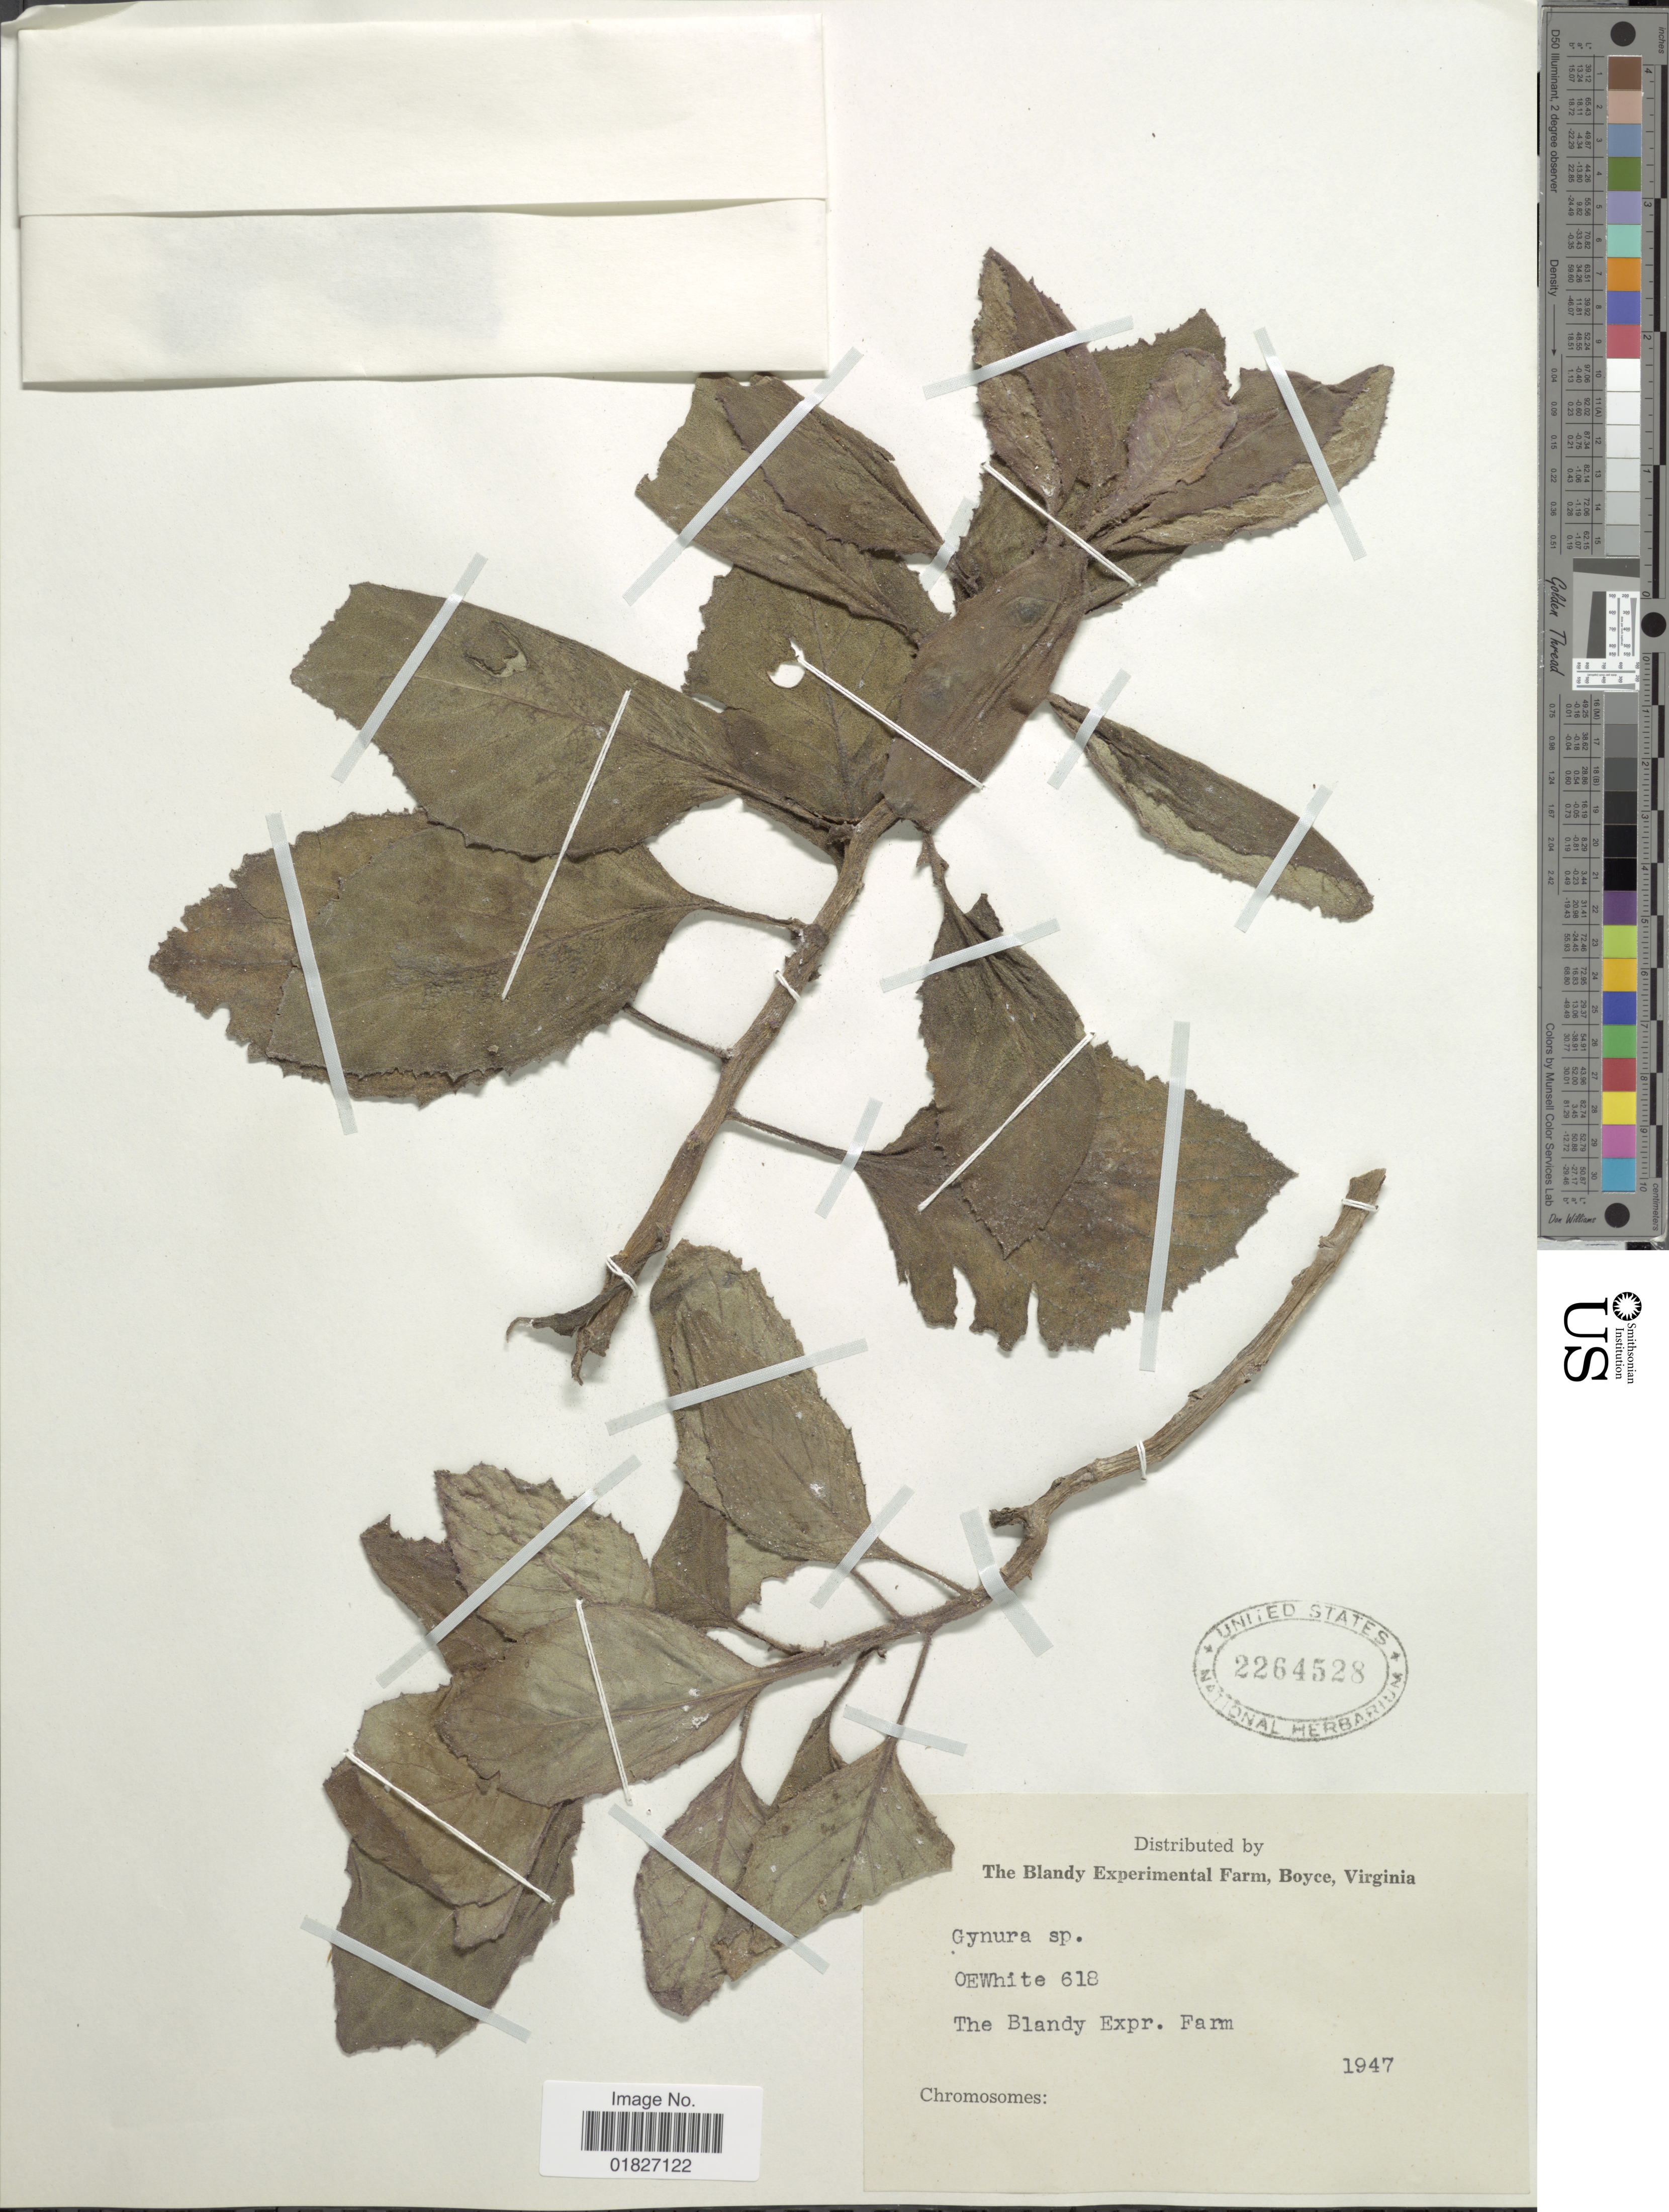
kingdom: Plantae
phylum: Tracheophyta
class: Magnoliopsida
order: Asterales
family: Asteraceae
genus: Gynura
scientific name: Gynura sp.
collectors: O. E. White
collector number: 618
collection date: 1947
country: United States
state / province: Virginia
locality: The Blandy Experimental Farm, Boyce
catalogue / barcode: US 2264528